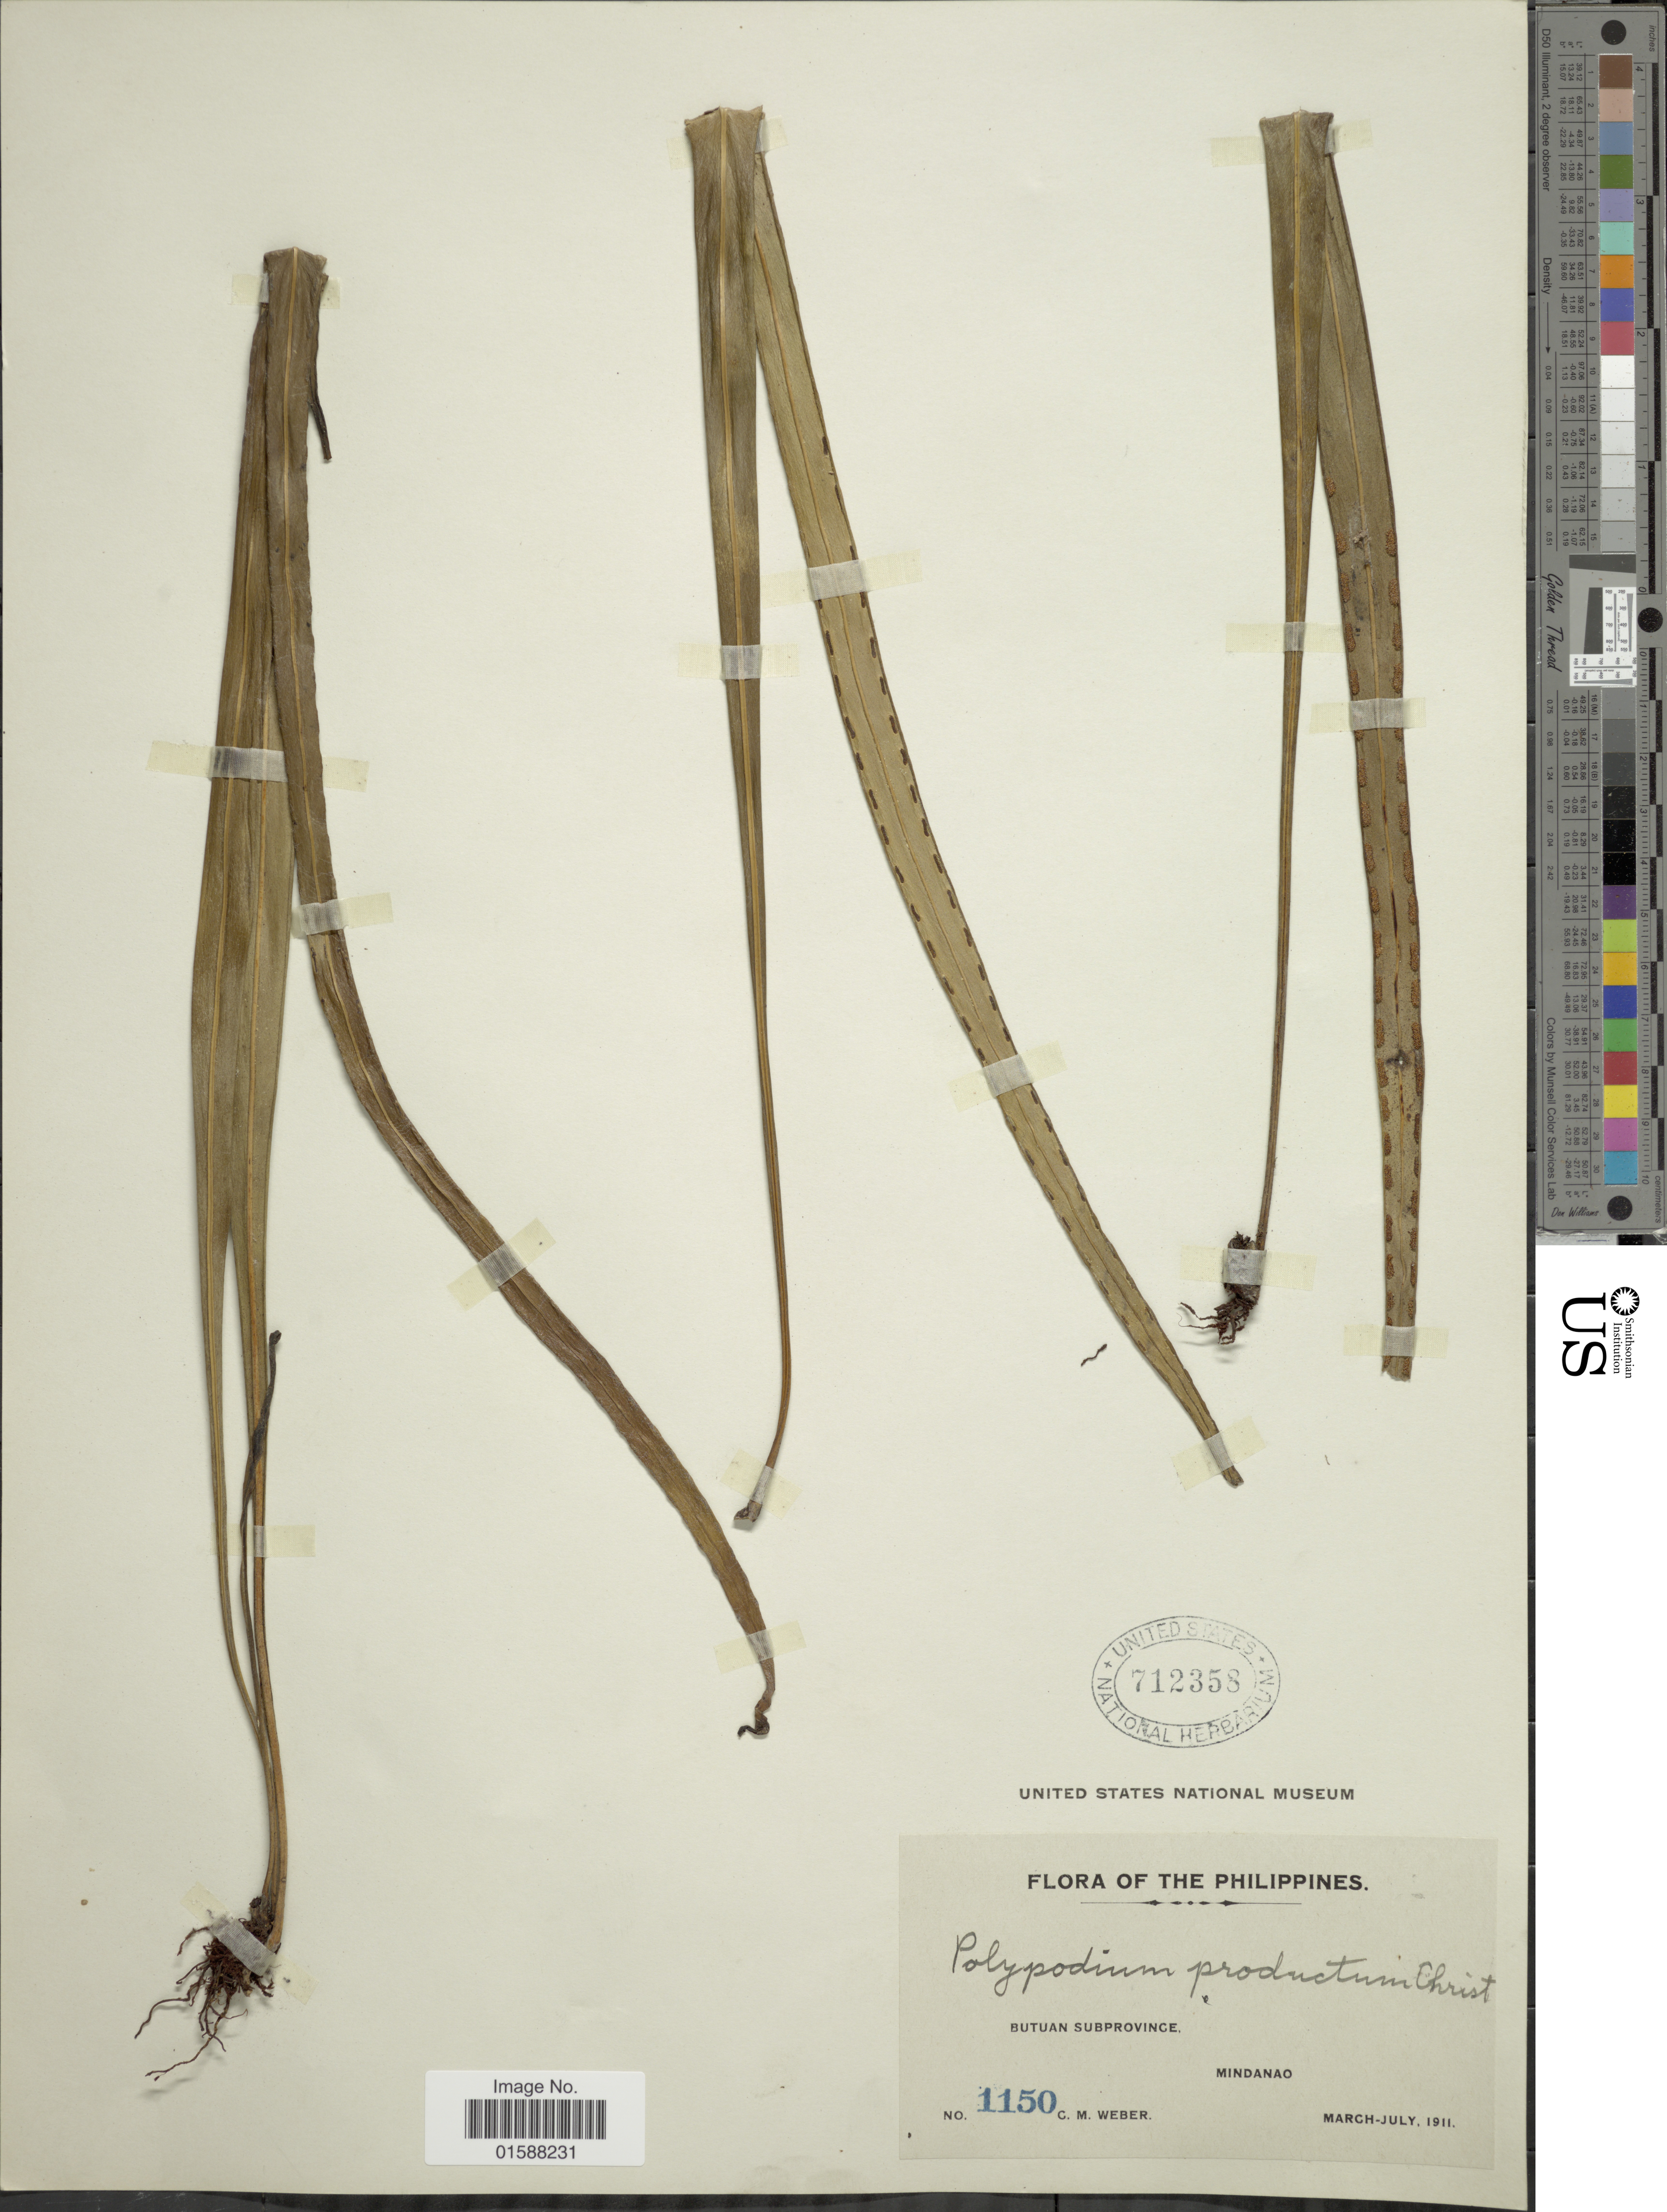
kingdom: Plantae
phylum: Tracheophyta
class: Polypodiopsida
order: Polypodiales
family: Polypodiaceae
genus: Lepisorus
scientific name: Lepisorus longifolius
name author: (Blume) Holttum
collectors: C. M. Weber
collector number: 1150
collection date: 1911-03/1911-07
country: Philippines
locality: Butuan Subprovince. Mindanao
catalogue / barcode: US 712358